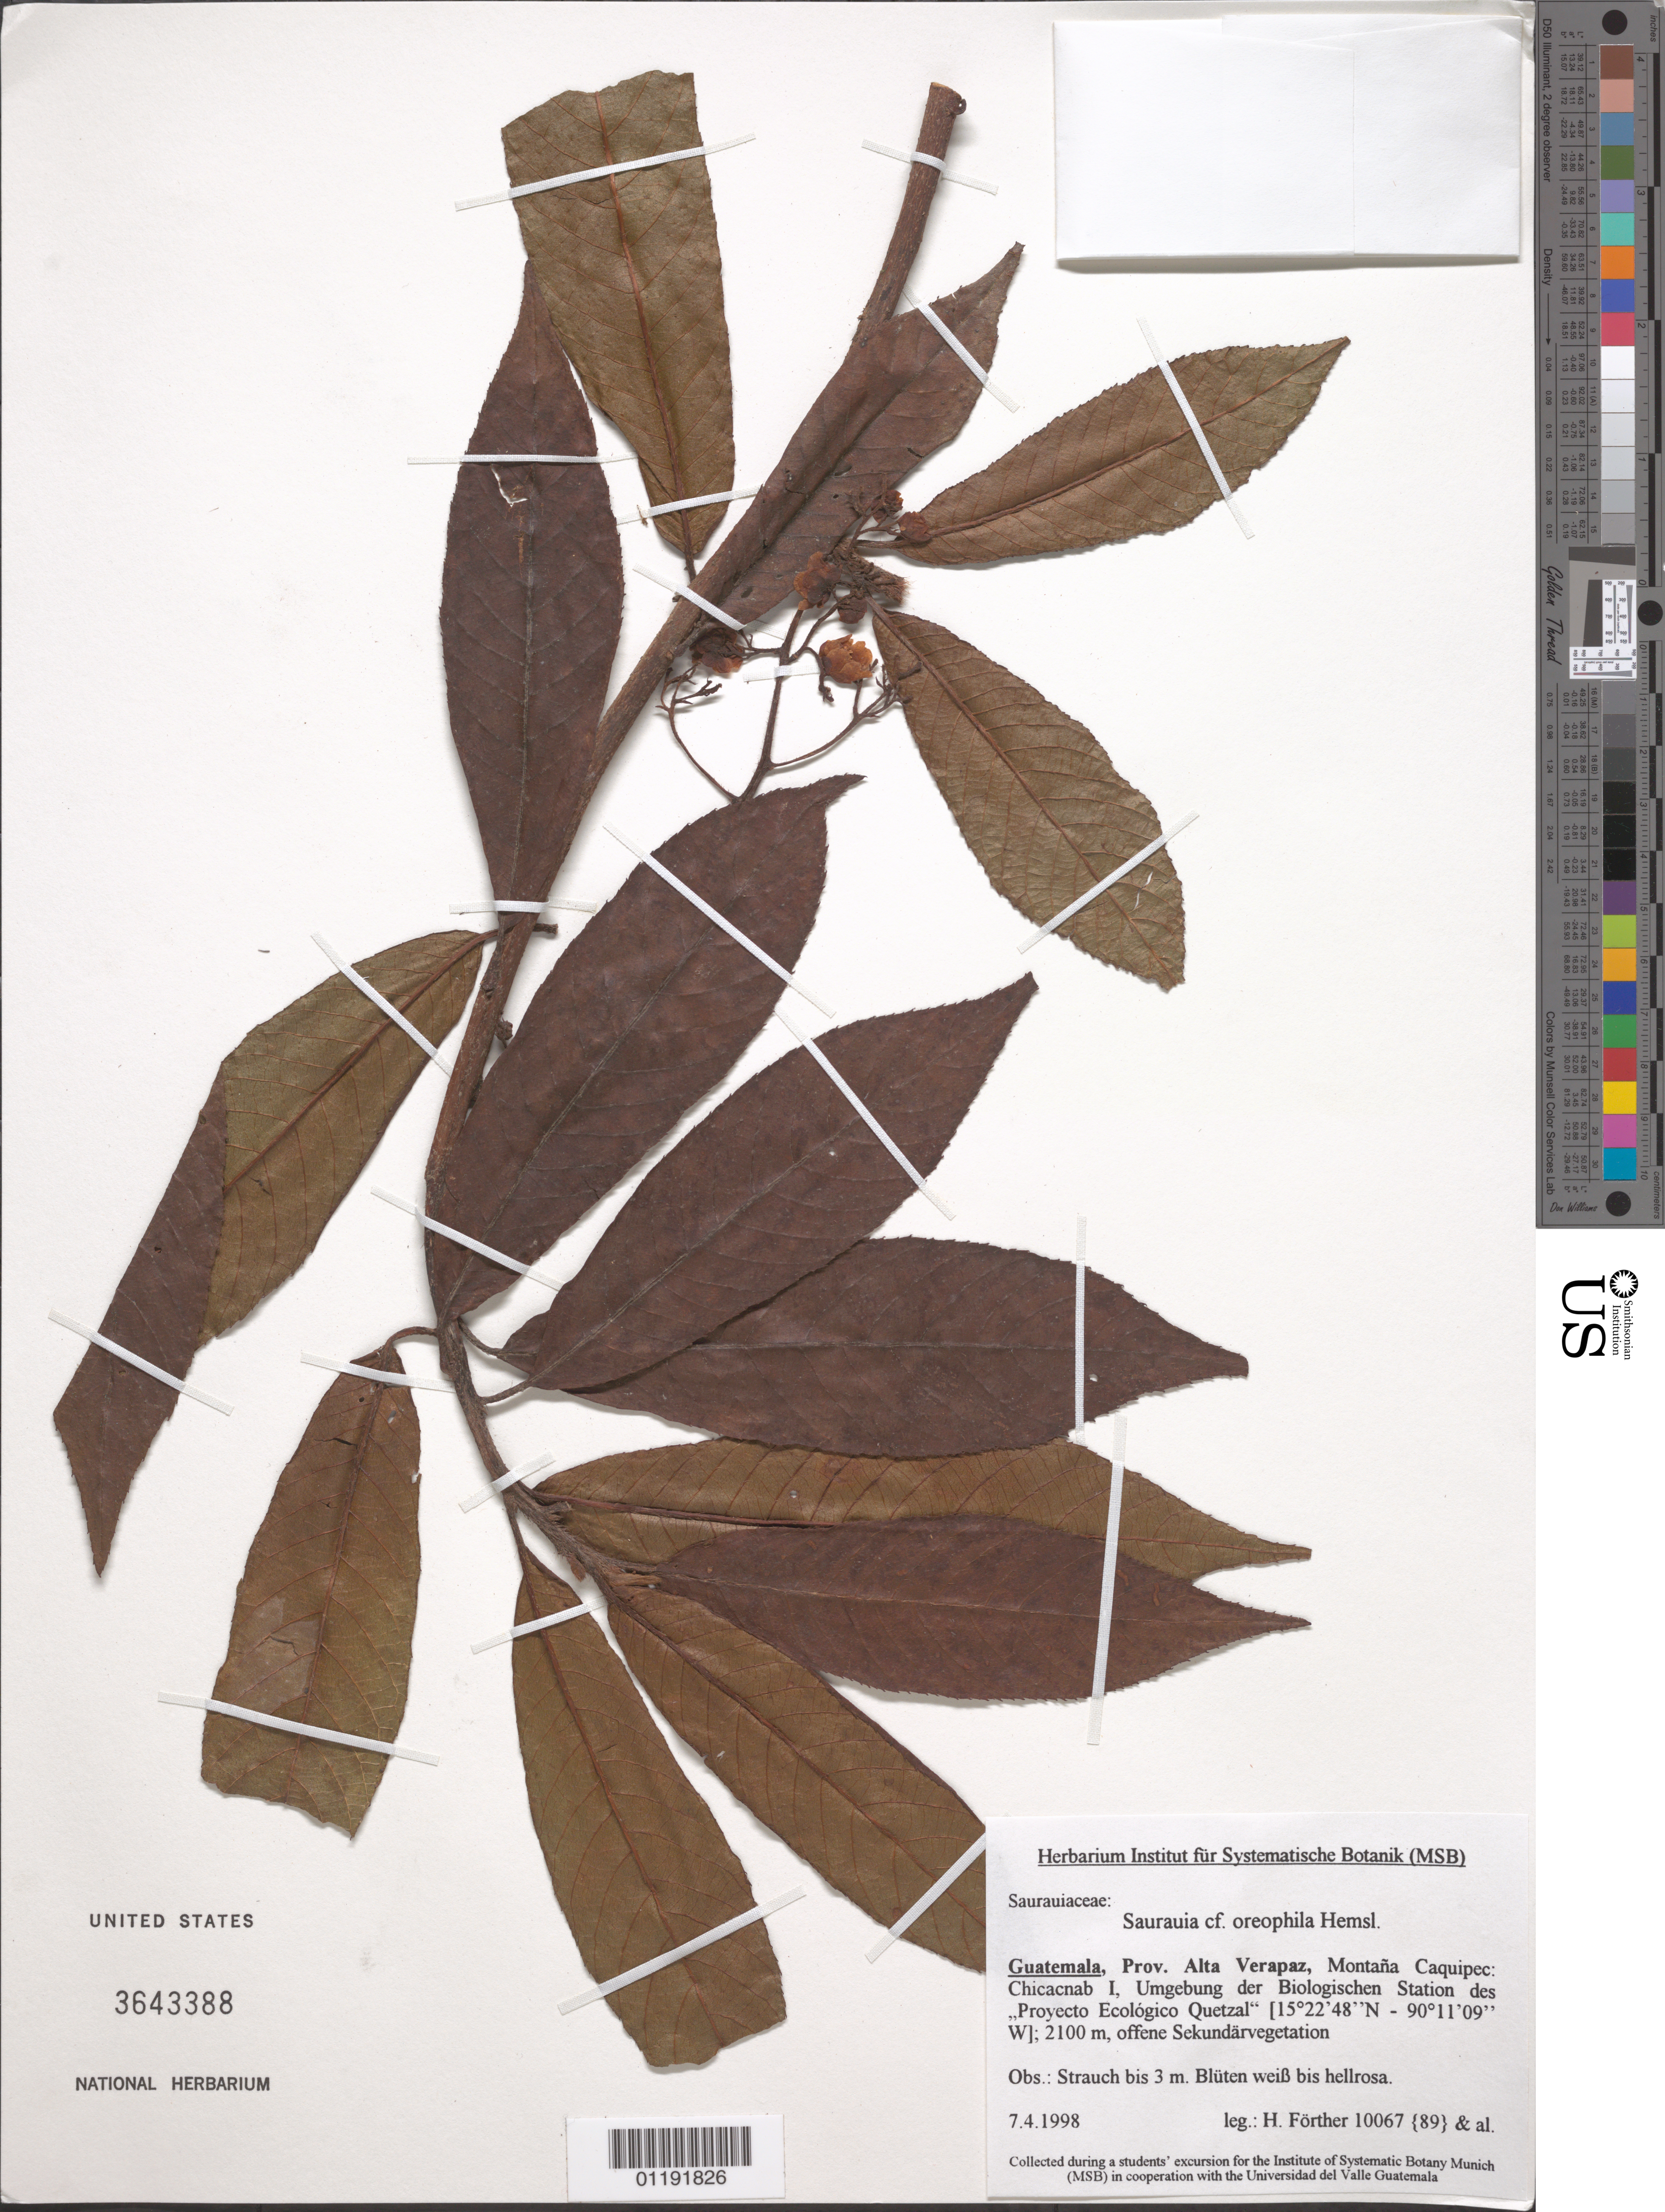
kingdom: Plantae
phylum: Tracheophyta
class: Magnoliopsida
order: Ericales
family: Actinidiaceae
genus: Saurauia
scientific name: Saurauia oreophila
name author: Hemsl.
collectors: H. Fôrther et al.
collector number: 10067 {89}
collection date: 1998-04-07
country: Guatemala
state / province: Alta Verapaz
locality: Montana Caquipec, Chicacnab, vicinity of Biological Station of the Quetzal Ecology Project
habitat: Open secondary vegetation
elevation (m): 2100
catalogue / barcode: US 3643388